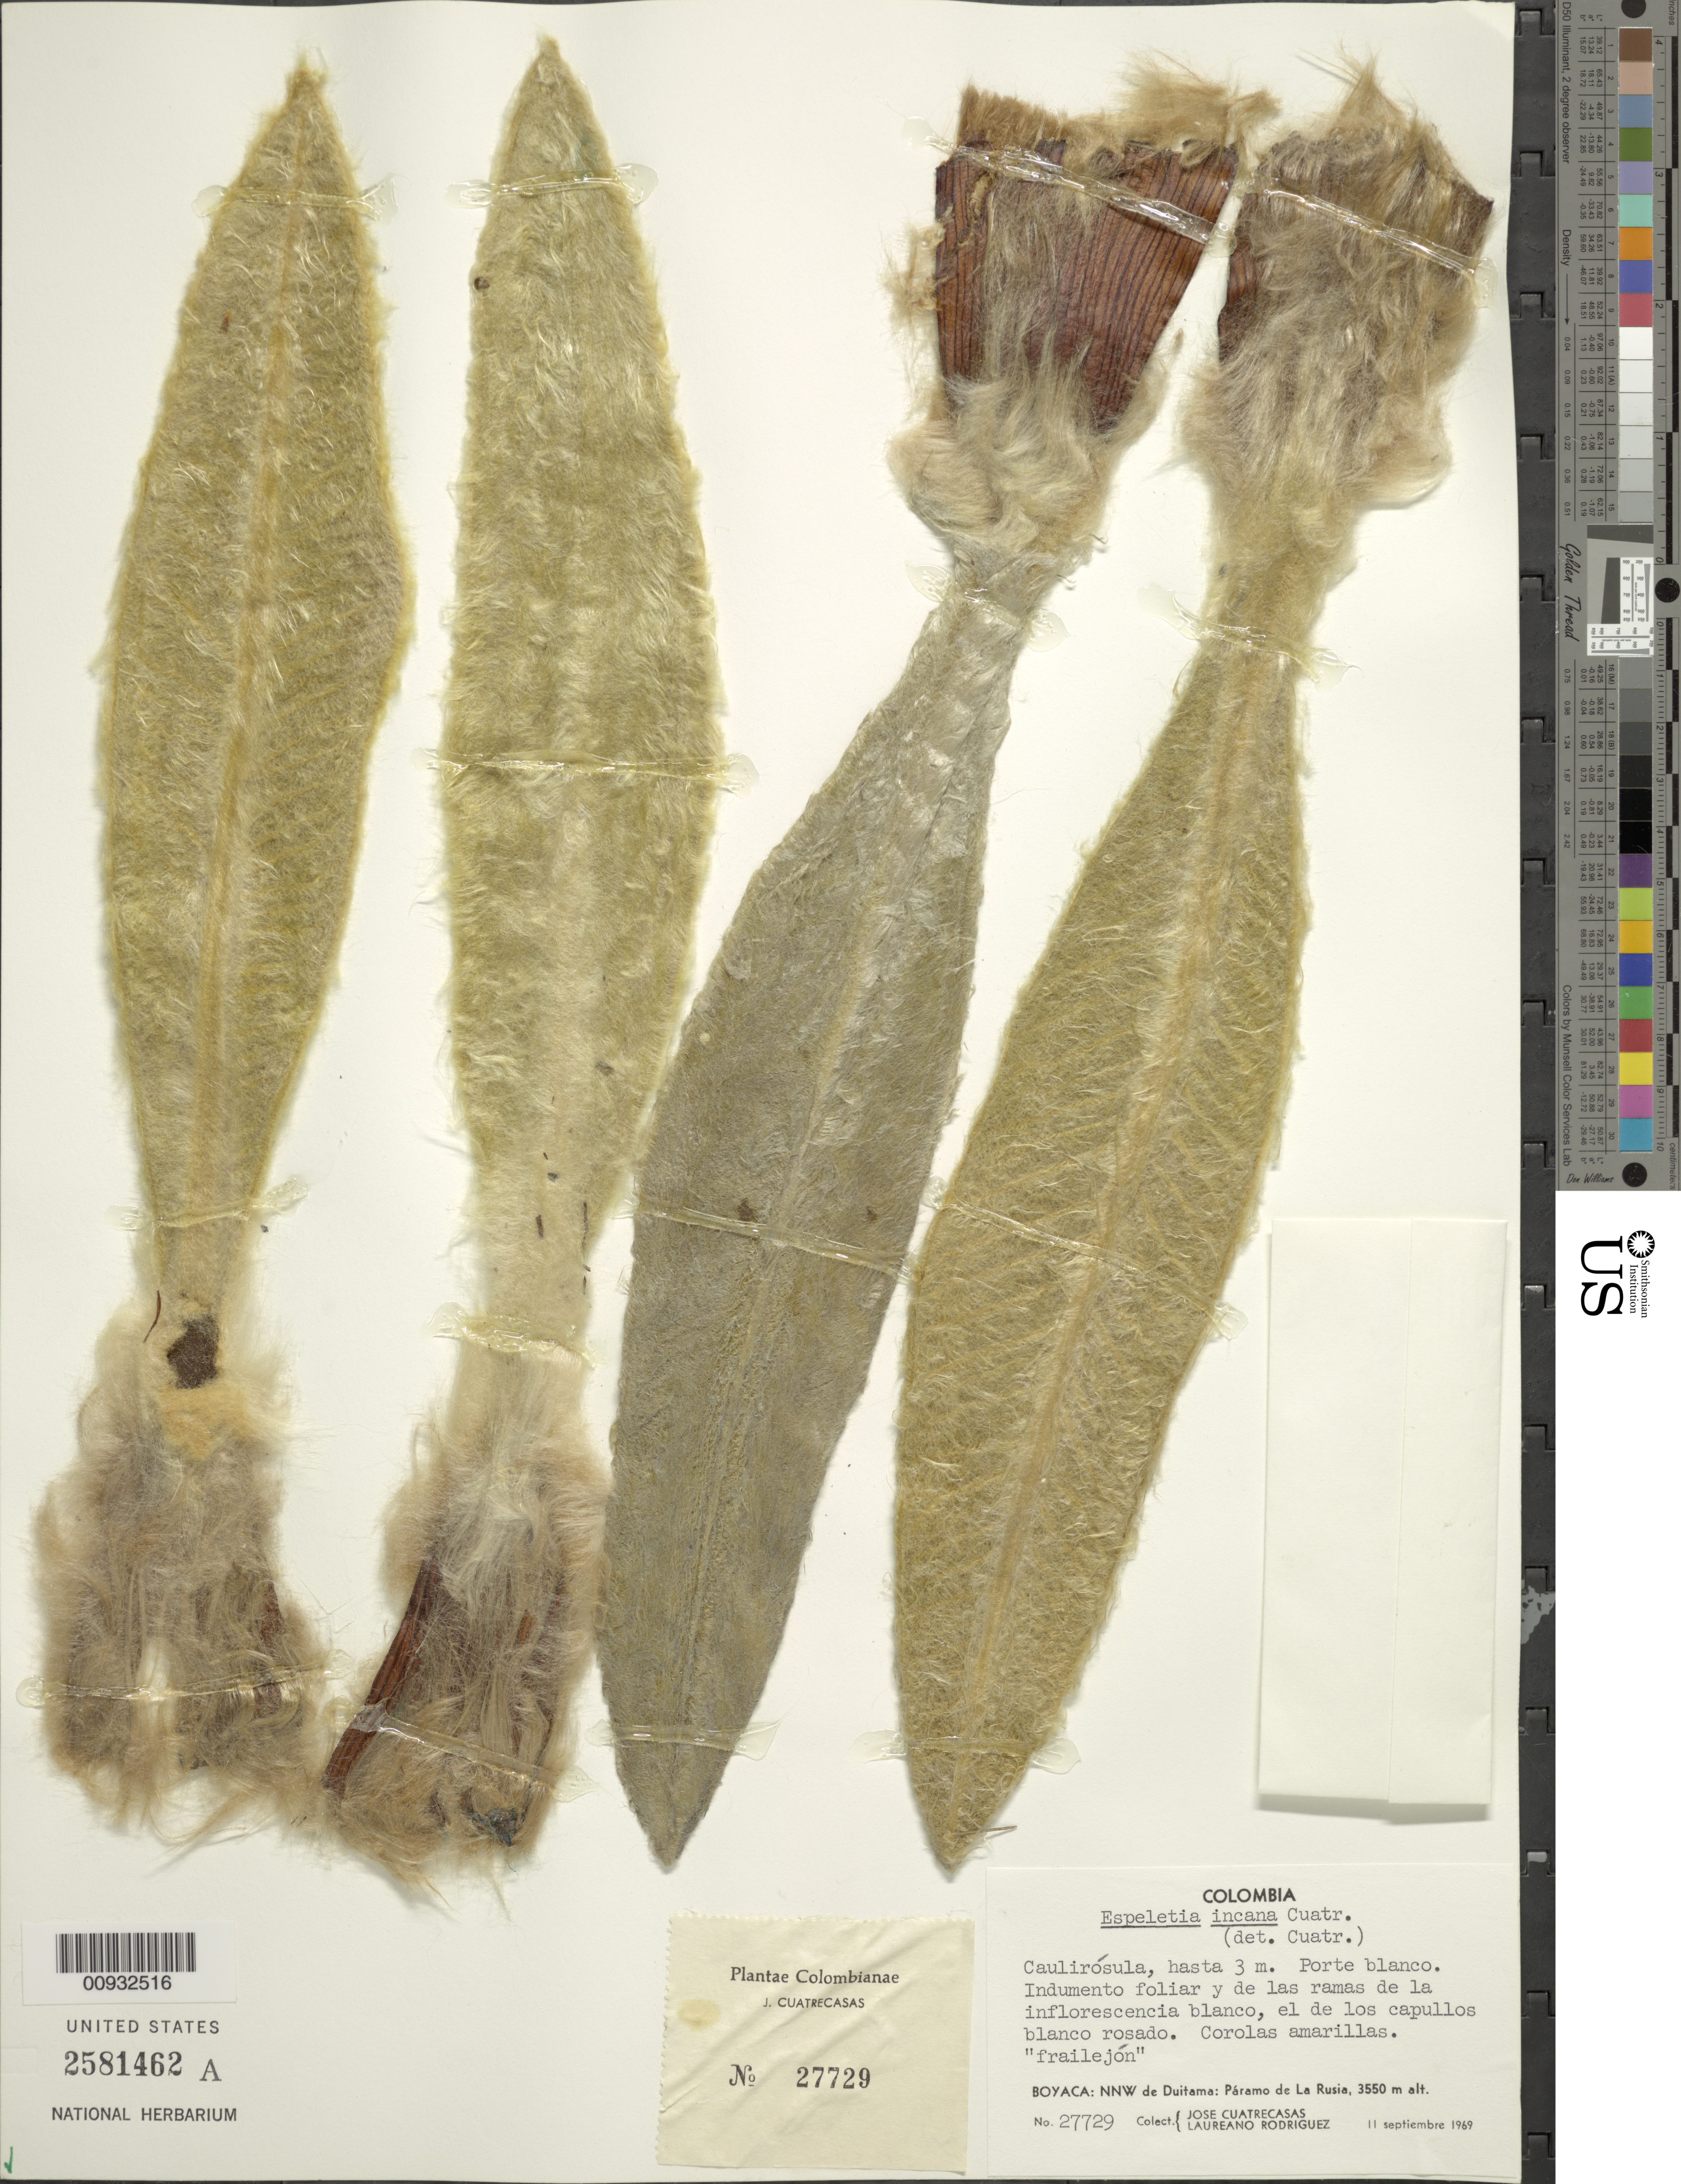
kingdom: Plantae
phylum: Tracheophyta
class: Magnoliopsida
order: Asterales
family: Asteraceae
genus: Espeletia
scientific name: Espeletia incana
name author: Cuatrec.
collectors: J. Cuatrecasas & L. Rodriguez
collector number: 27729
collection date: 1969-09-11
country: Colombia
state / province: Boyacá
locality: P. de la Rusia. NNW de Duitama.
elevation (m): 3550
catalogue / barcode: US 2581462A